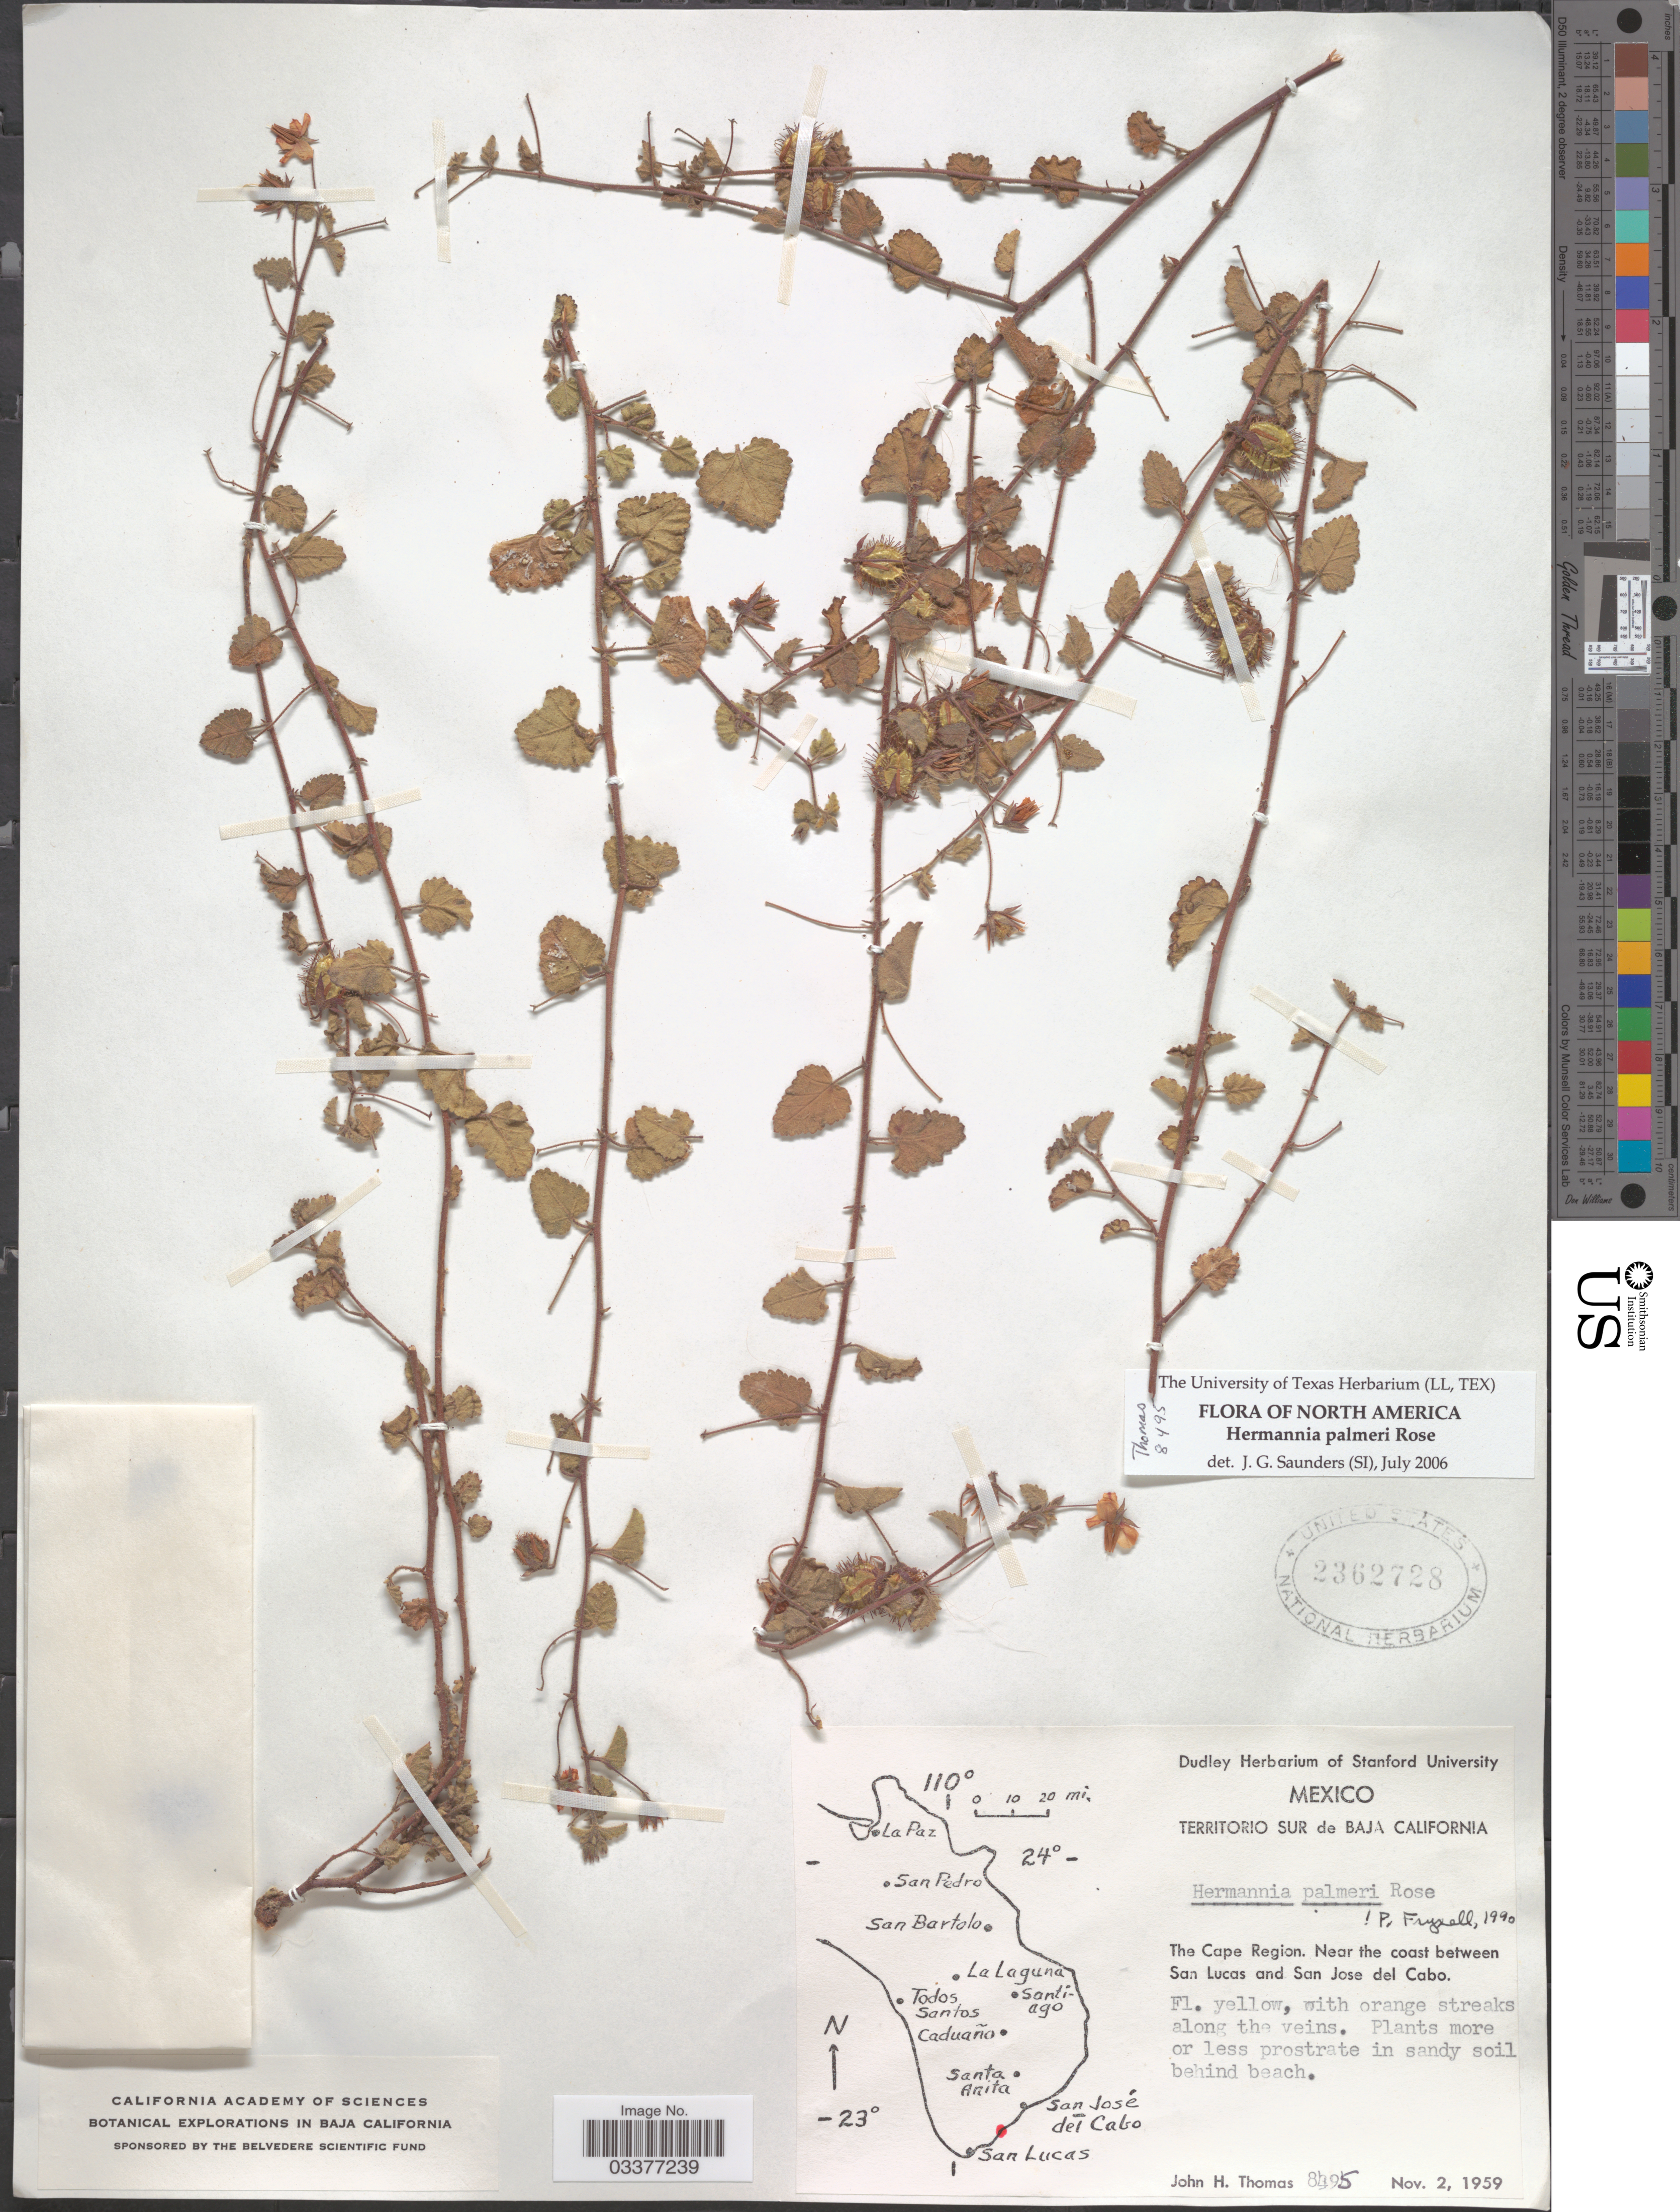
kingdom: Plantae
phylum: Tracheophyta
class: Magnoliopsida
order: Malvales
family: Malvaceae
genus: Hermannia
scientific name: Hermannia palmeri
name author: Rose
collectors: J. H. Thomas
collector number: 8495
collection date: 1959-11-02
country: Mexico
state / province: Baja California Sur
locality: Territorio Sur de Baja California. The Cape Region. Near the coast between San Lucas and San Jose del Cabo.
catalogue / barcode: US 2362728